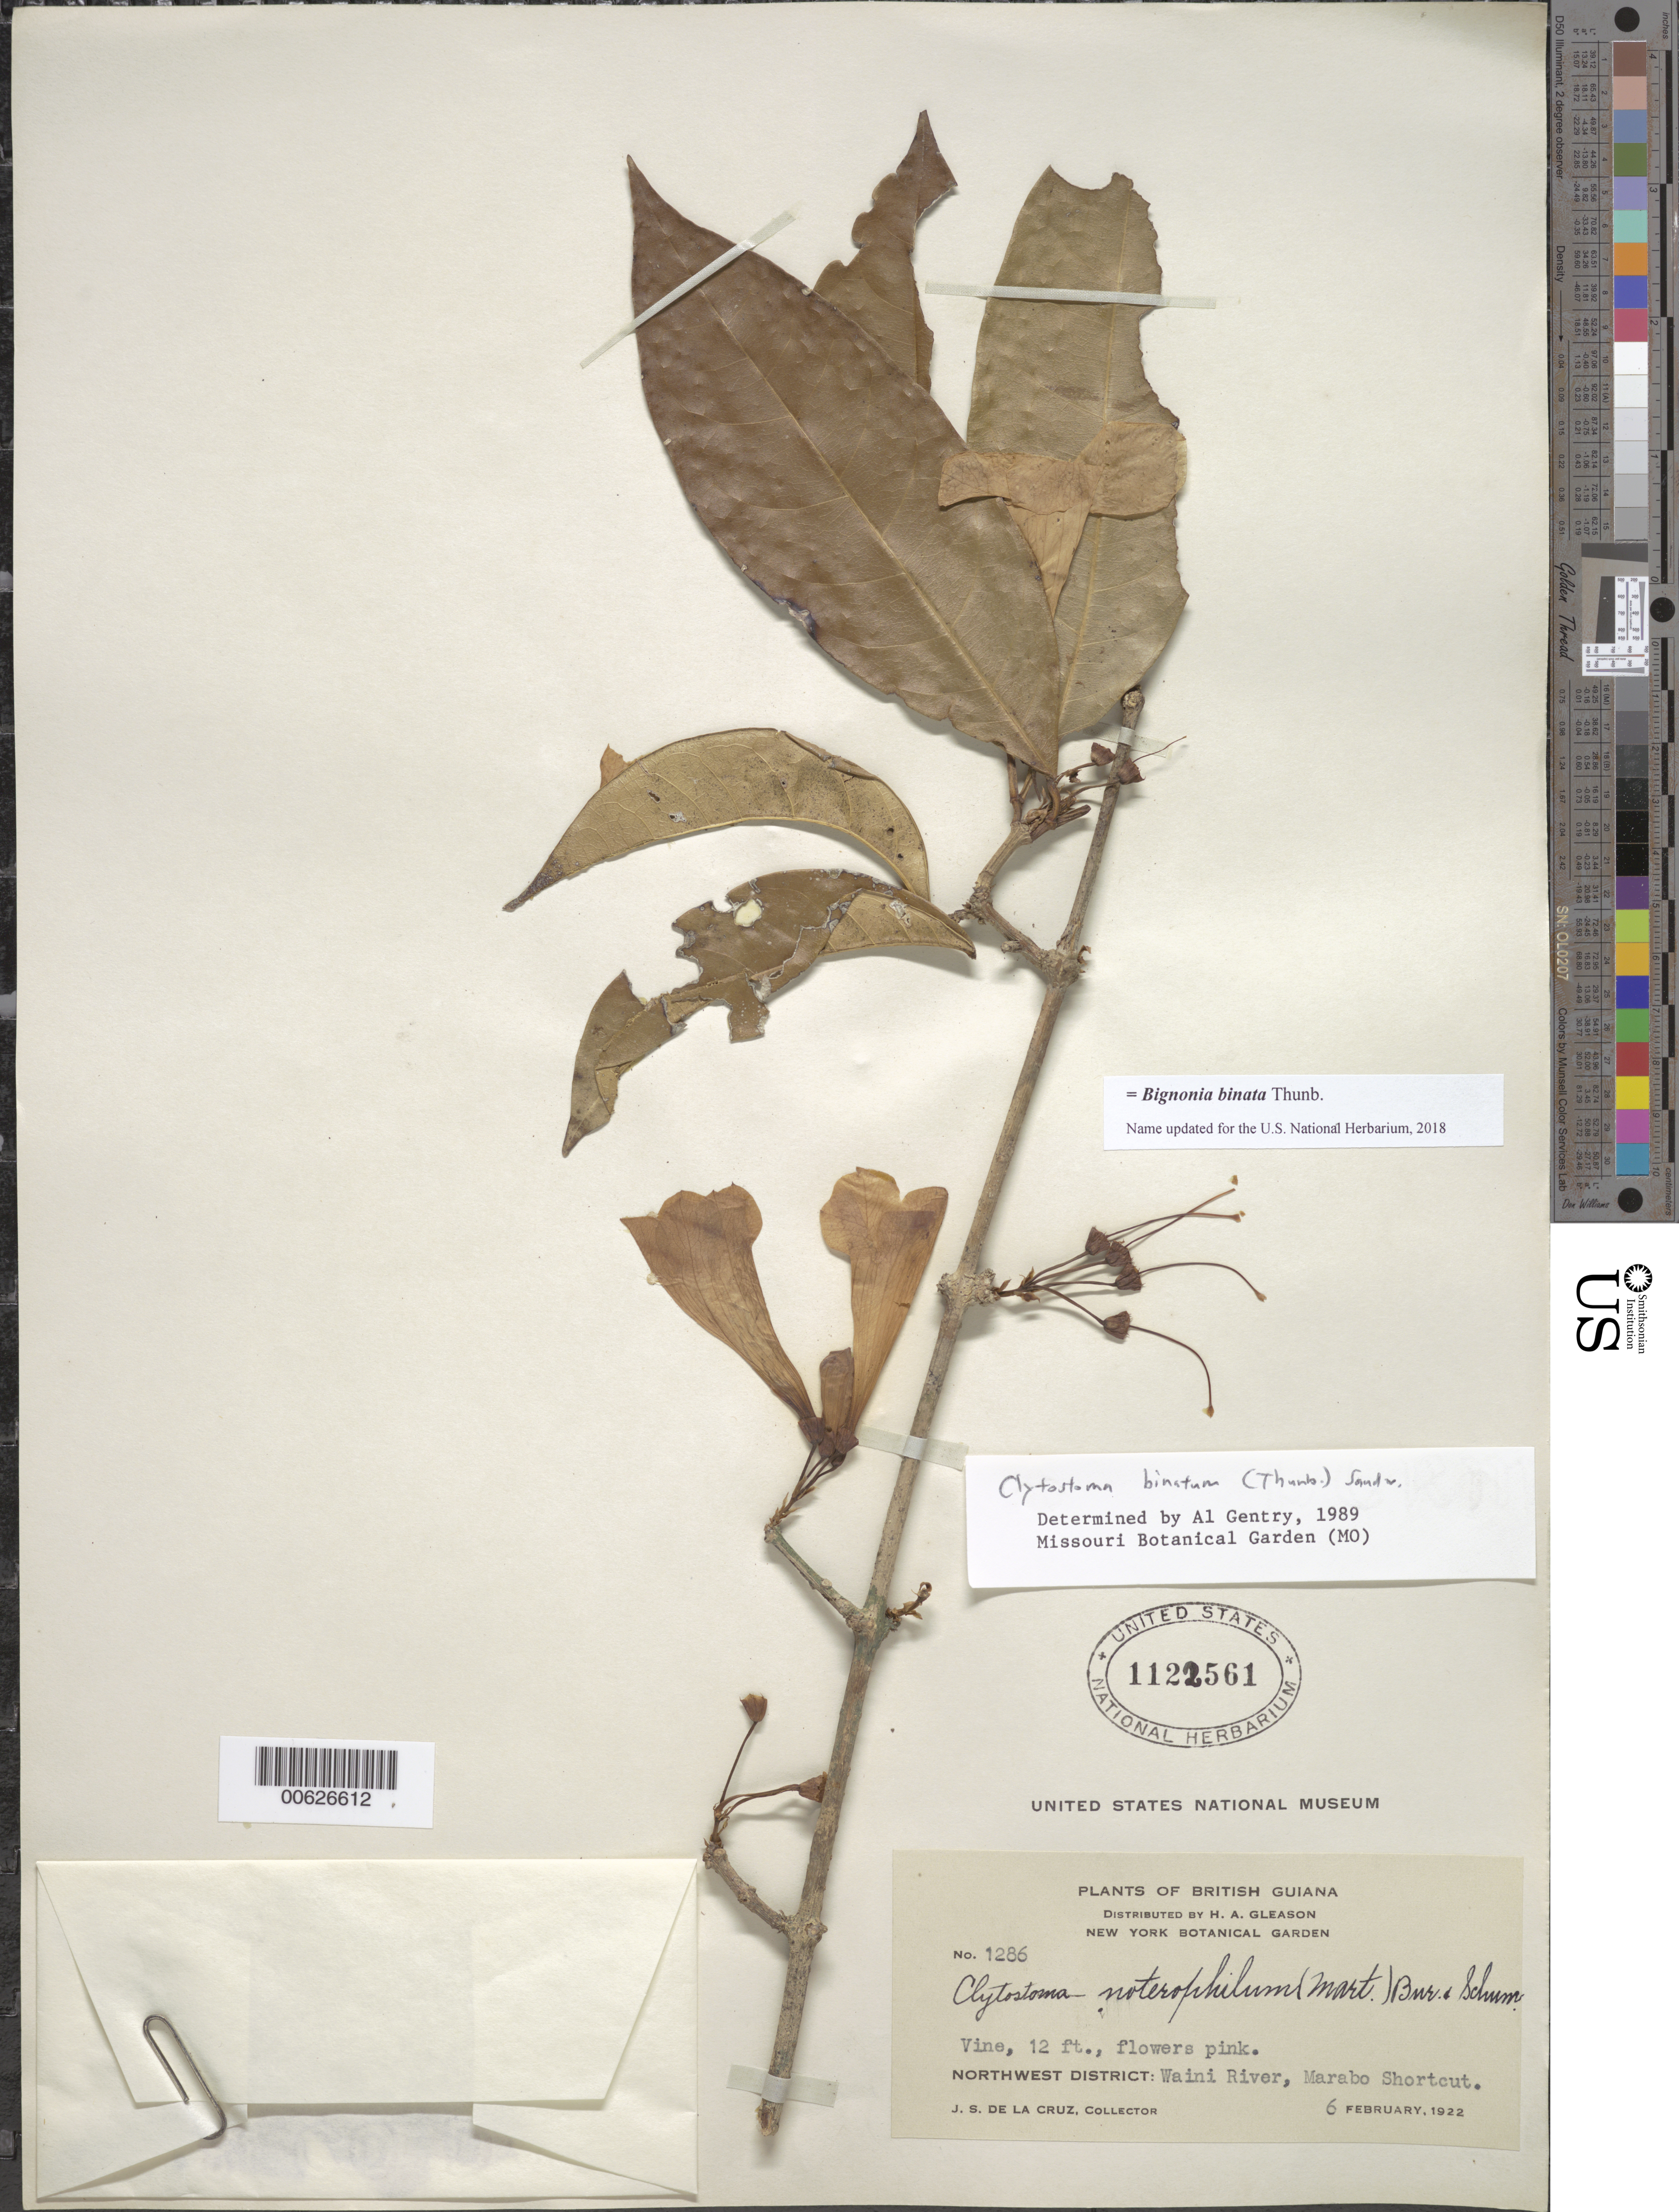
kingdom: Plantae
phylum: Tracheophyta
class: Magnoliopsida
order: Lamiales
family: Bignoniaceae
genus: Bignonia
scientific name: Bignonia binata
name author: Thunb.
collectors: J. S. de la Cruz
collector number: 1286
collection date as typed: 6-Feb-22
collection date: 1922-02-06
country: Guyana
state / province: Barima-Waini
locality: Waini River, Marabo Shortcut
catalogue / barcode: US 1122561